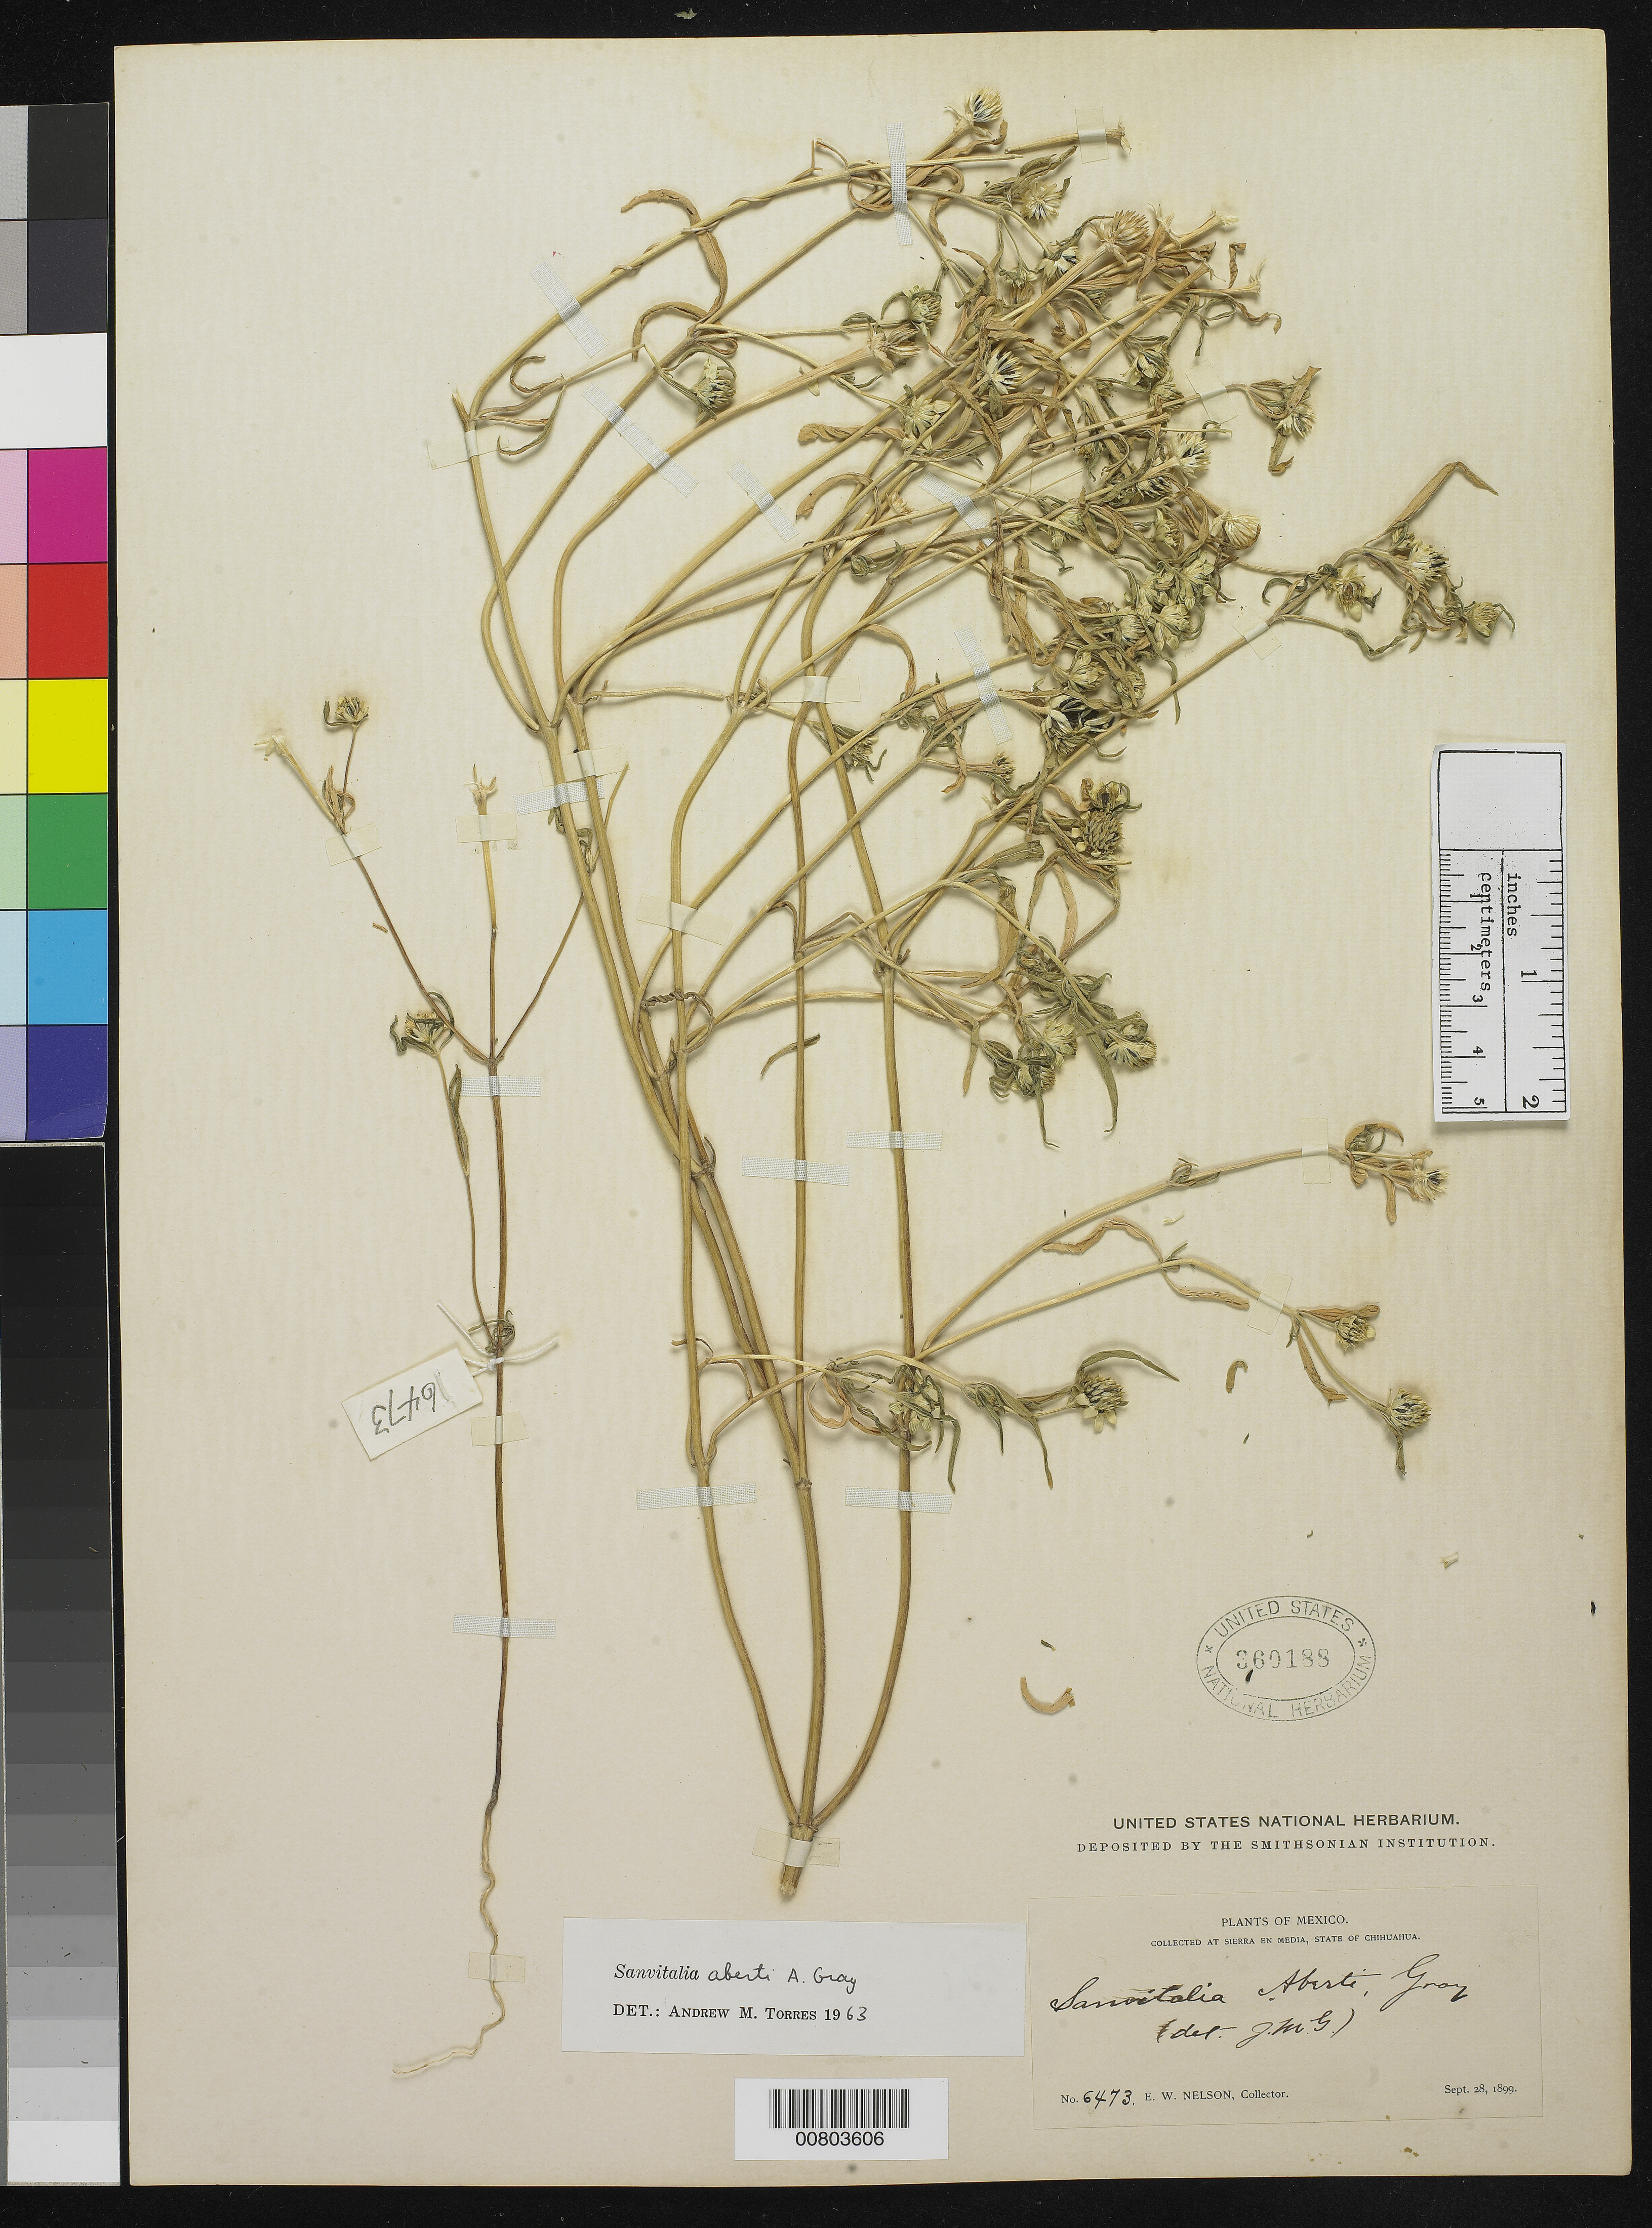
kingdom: Plantae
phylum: Tracheophyta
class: Magnoliopsida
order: Asterales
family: Asteraceae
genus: Sanvitalia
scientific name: Sanvitalia aberti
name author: A. Gray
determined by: Skibicki, Samuel V.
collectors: E. W. Nelson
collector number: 6473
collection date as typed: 28 Sep 1899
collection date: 1899-09-28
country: Mexico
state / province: Chihuahua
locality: Sierra en Media, Chihuahua.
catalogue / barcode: US 360188